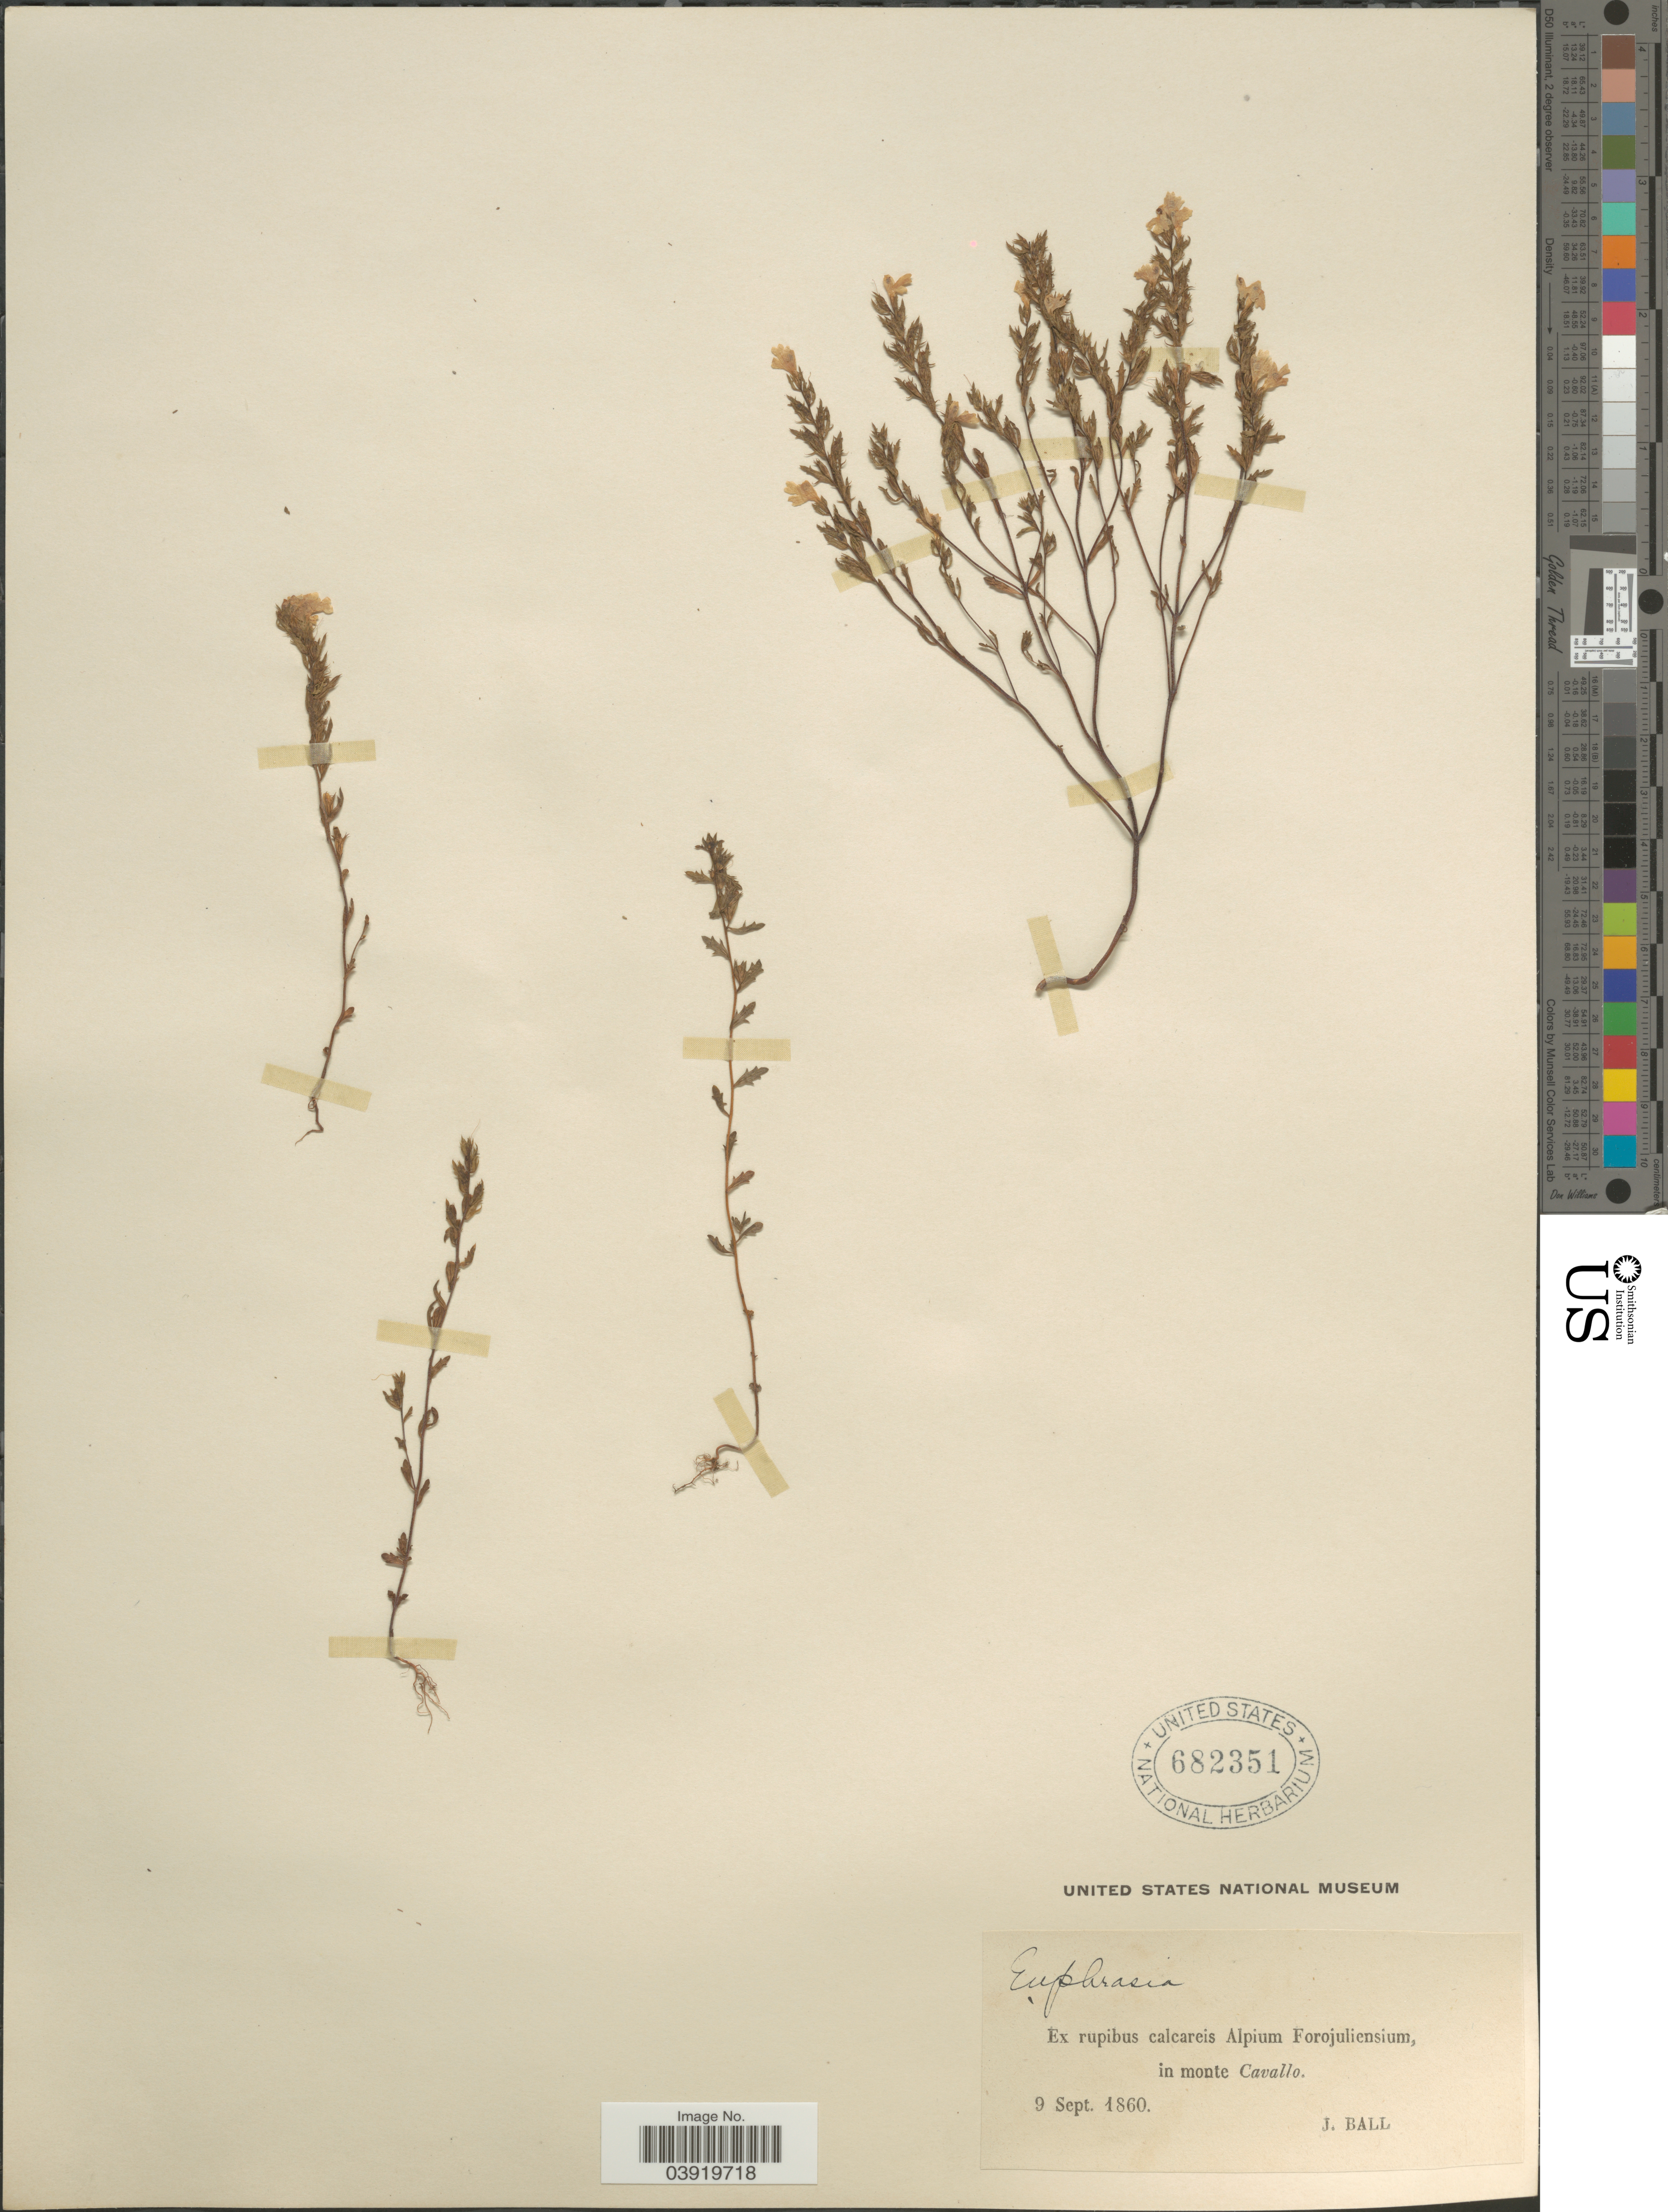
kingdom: Plantae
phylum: Tracheophyta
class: Magnoliopsida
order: Lamiales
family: Orobanchaceae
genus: Euphrasia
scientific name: Euphrasia sp.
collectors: J. Ball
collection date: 1860-09-09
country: Italy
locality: Ex rupibus calcareis Alpium Forojuliensium, in monte Cavallo.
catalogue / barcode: US 682351